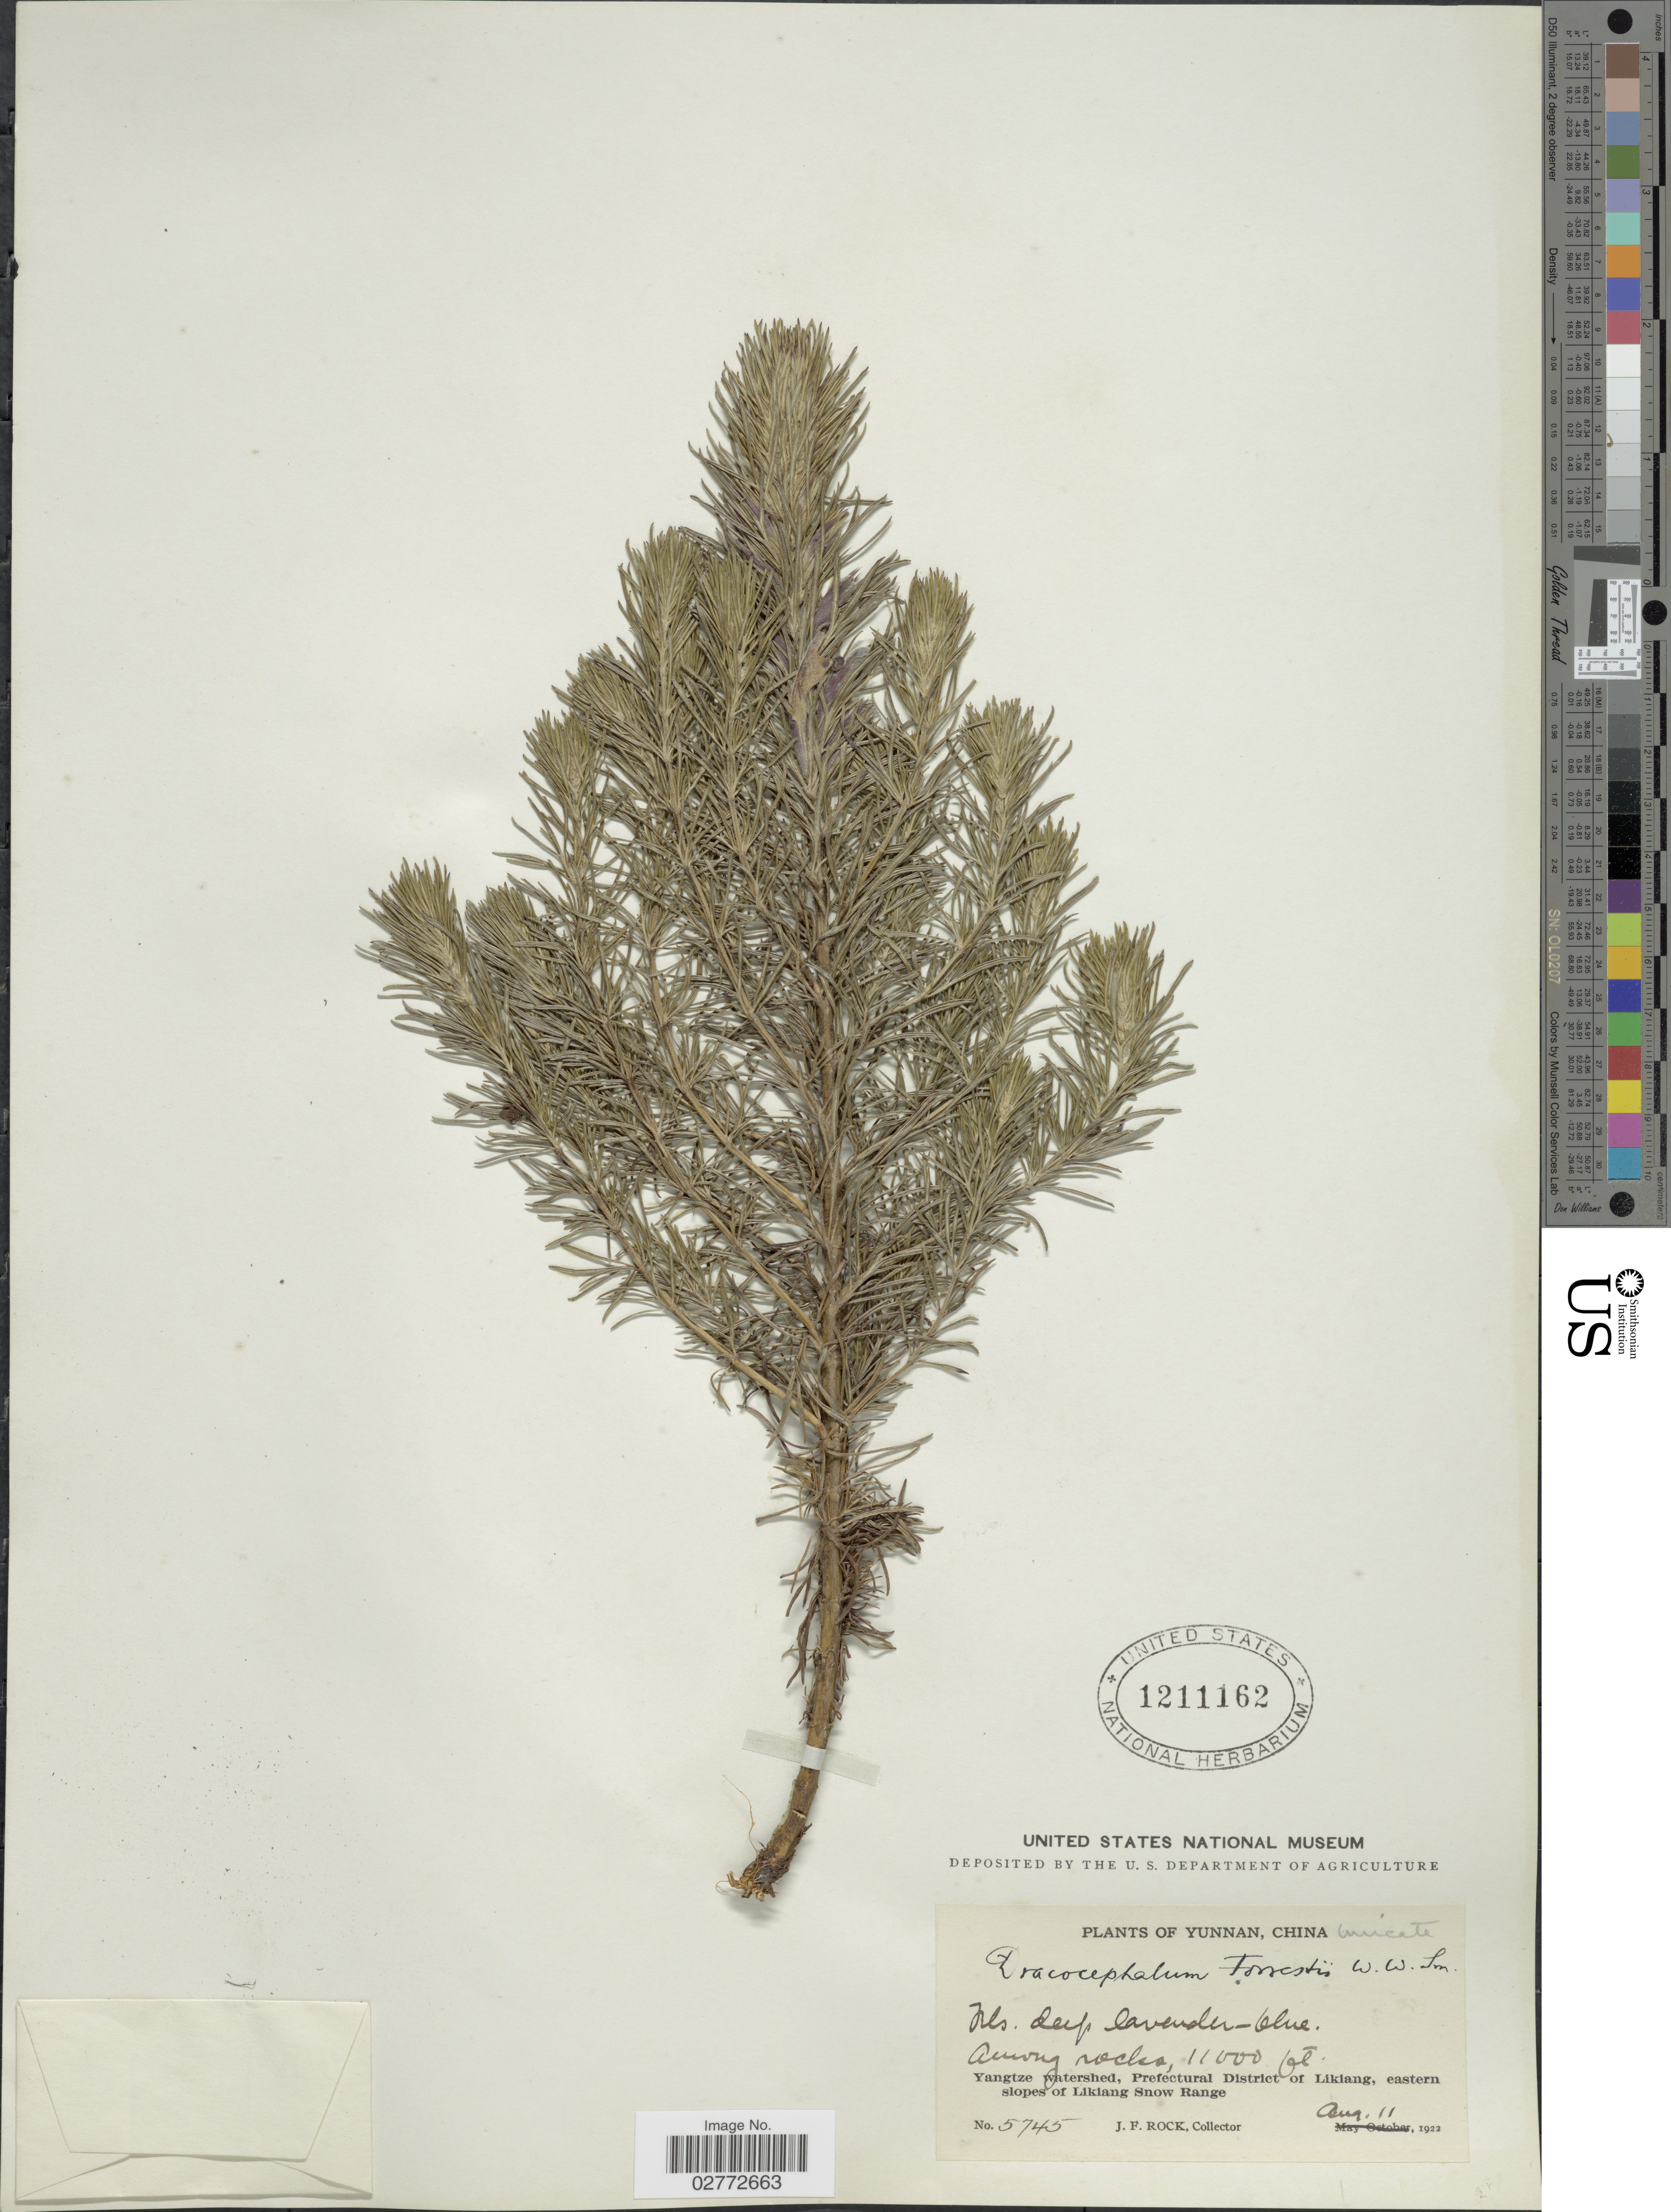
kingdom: Plantae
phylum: Tracheophyta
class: Magnoliopsida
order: Lamiales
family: Lamiaceae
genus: Dracocephalum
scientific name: Dracocephalum forrestii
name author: W.W. Sm.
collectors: J. Rock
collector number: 5745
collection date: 1922-08-11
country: China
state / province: Yunnan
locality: Yangtze watershed, Prefectural District of Likiang, eastern slopes of Likiang Snow Range.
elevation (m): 3353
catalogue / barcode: US 1211162